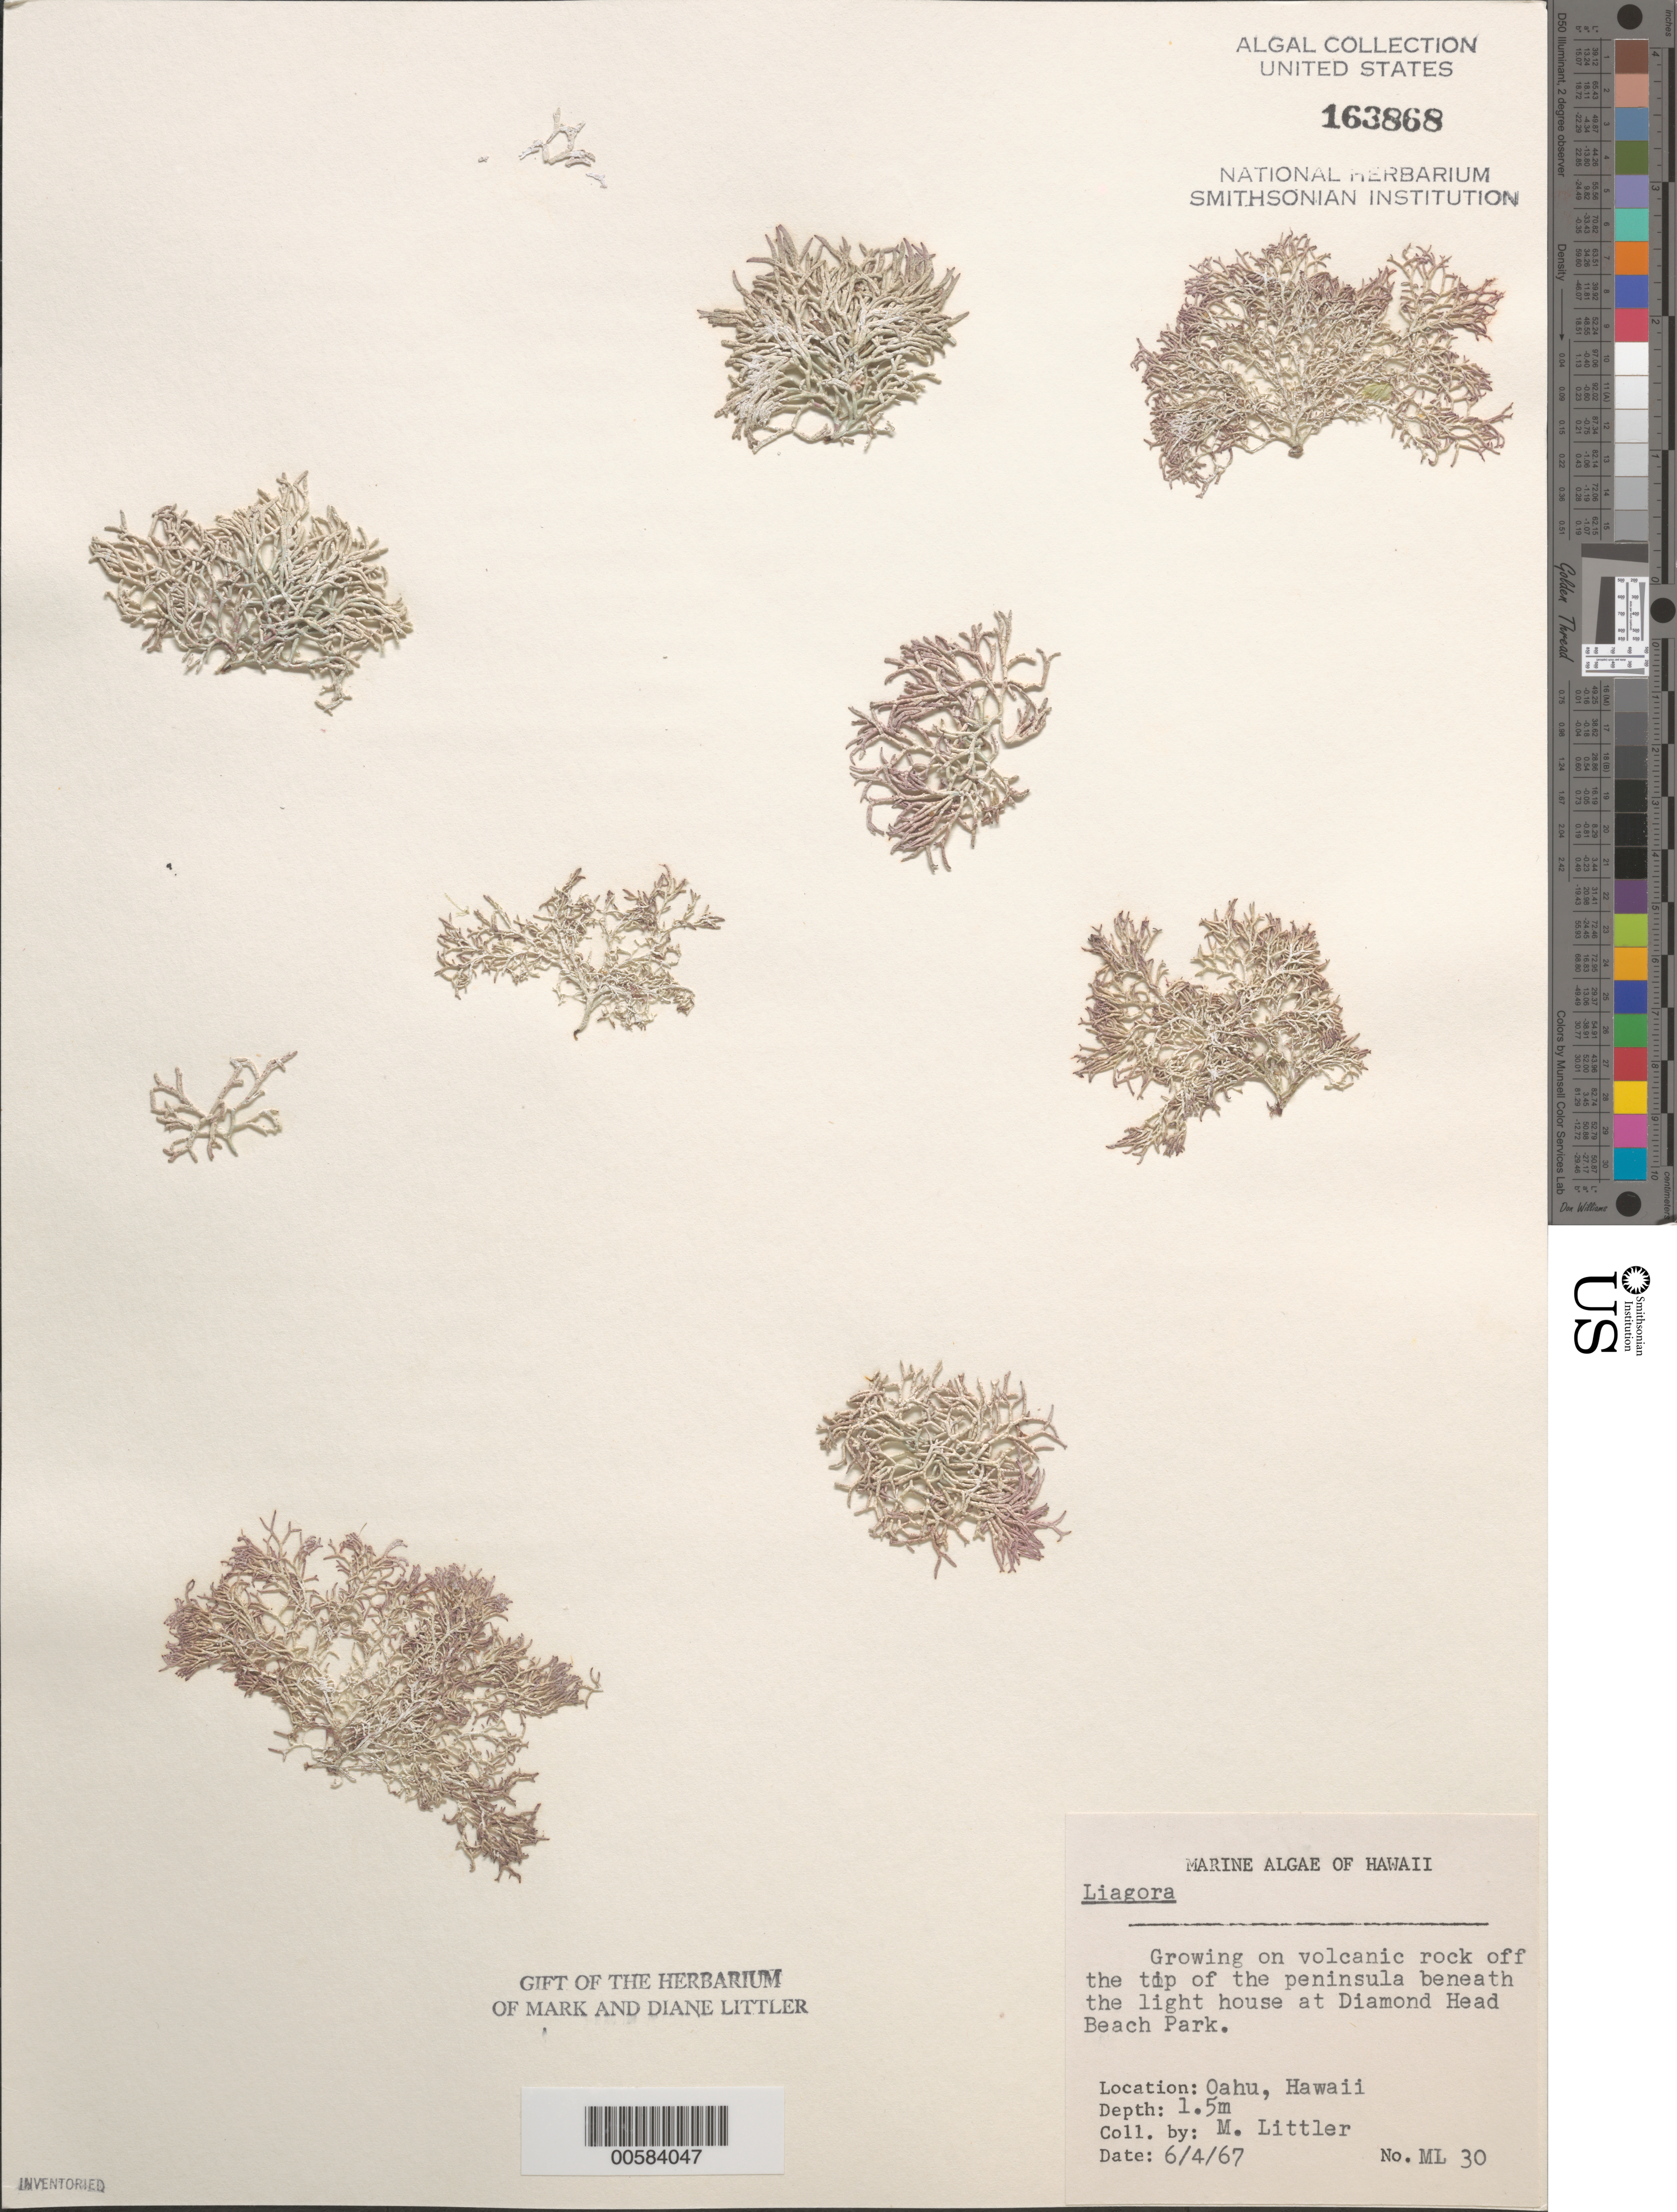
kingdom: Plantae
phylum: Rhodophyta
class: Florideophyceae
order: Nemaliales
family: Liagoraceae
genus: Liagora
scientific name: Liagora sp.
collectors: M. M. Littler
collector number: ML 30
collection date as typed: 04 Jun 1967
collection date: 1967-06-04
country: United States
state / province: Hawaii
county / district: Honolulu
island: Oahu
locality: Diamond Head Beach Park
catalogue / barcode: US 163868